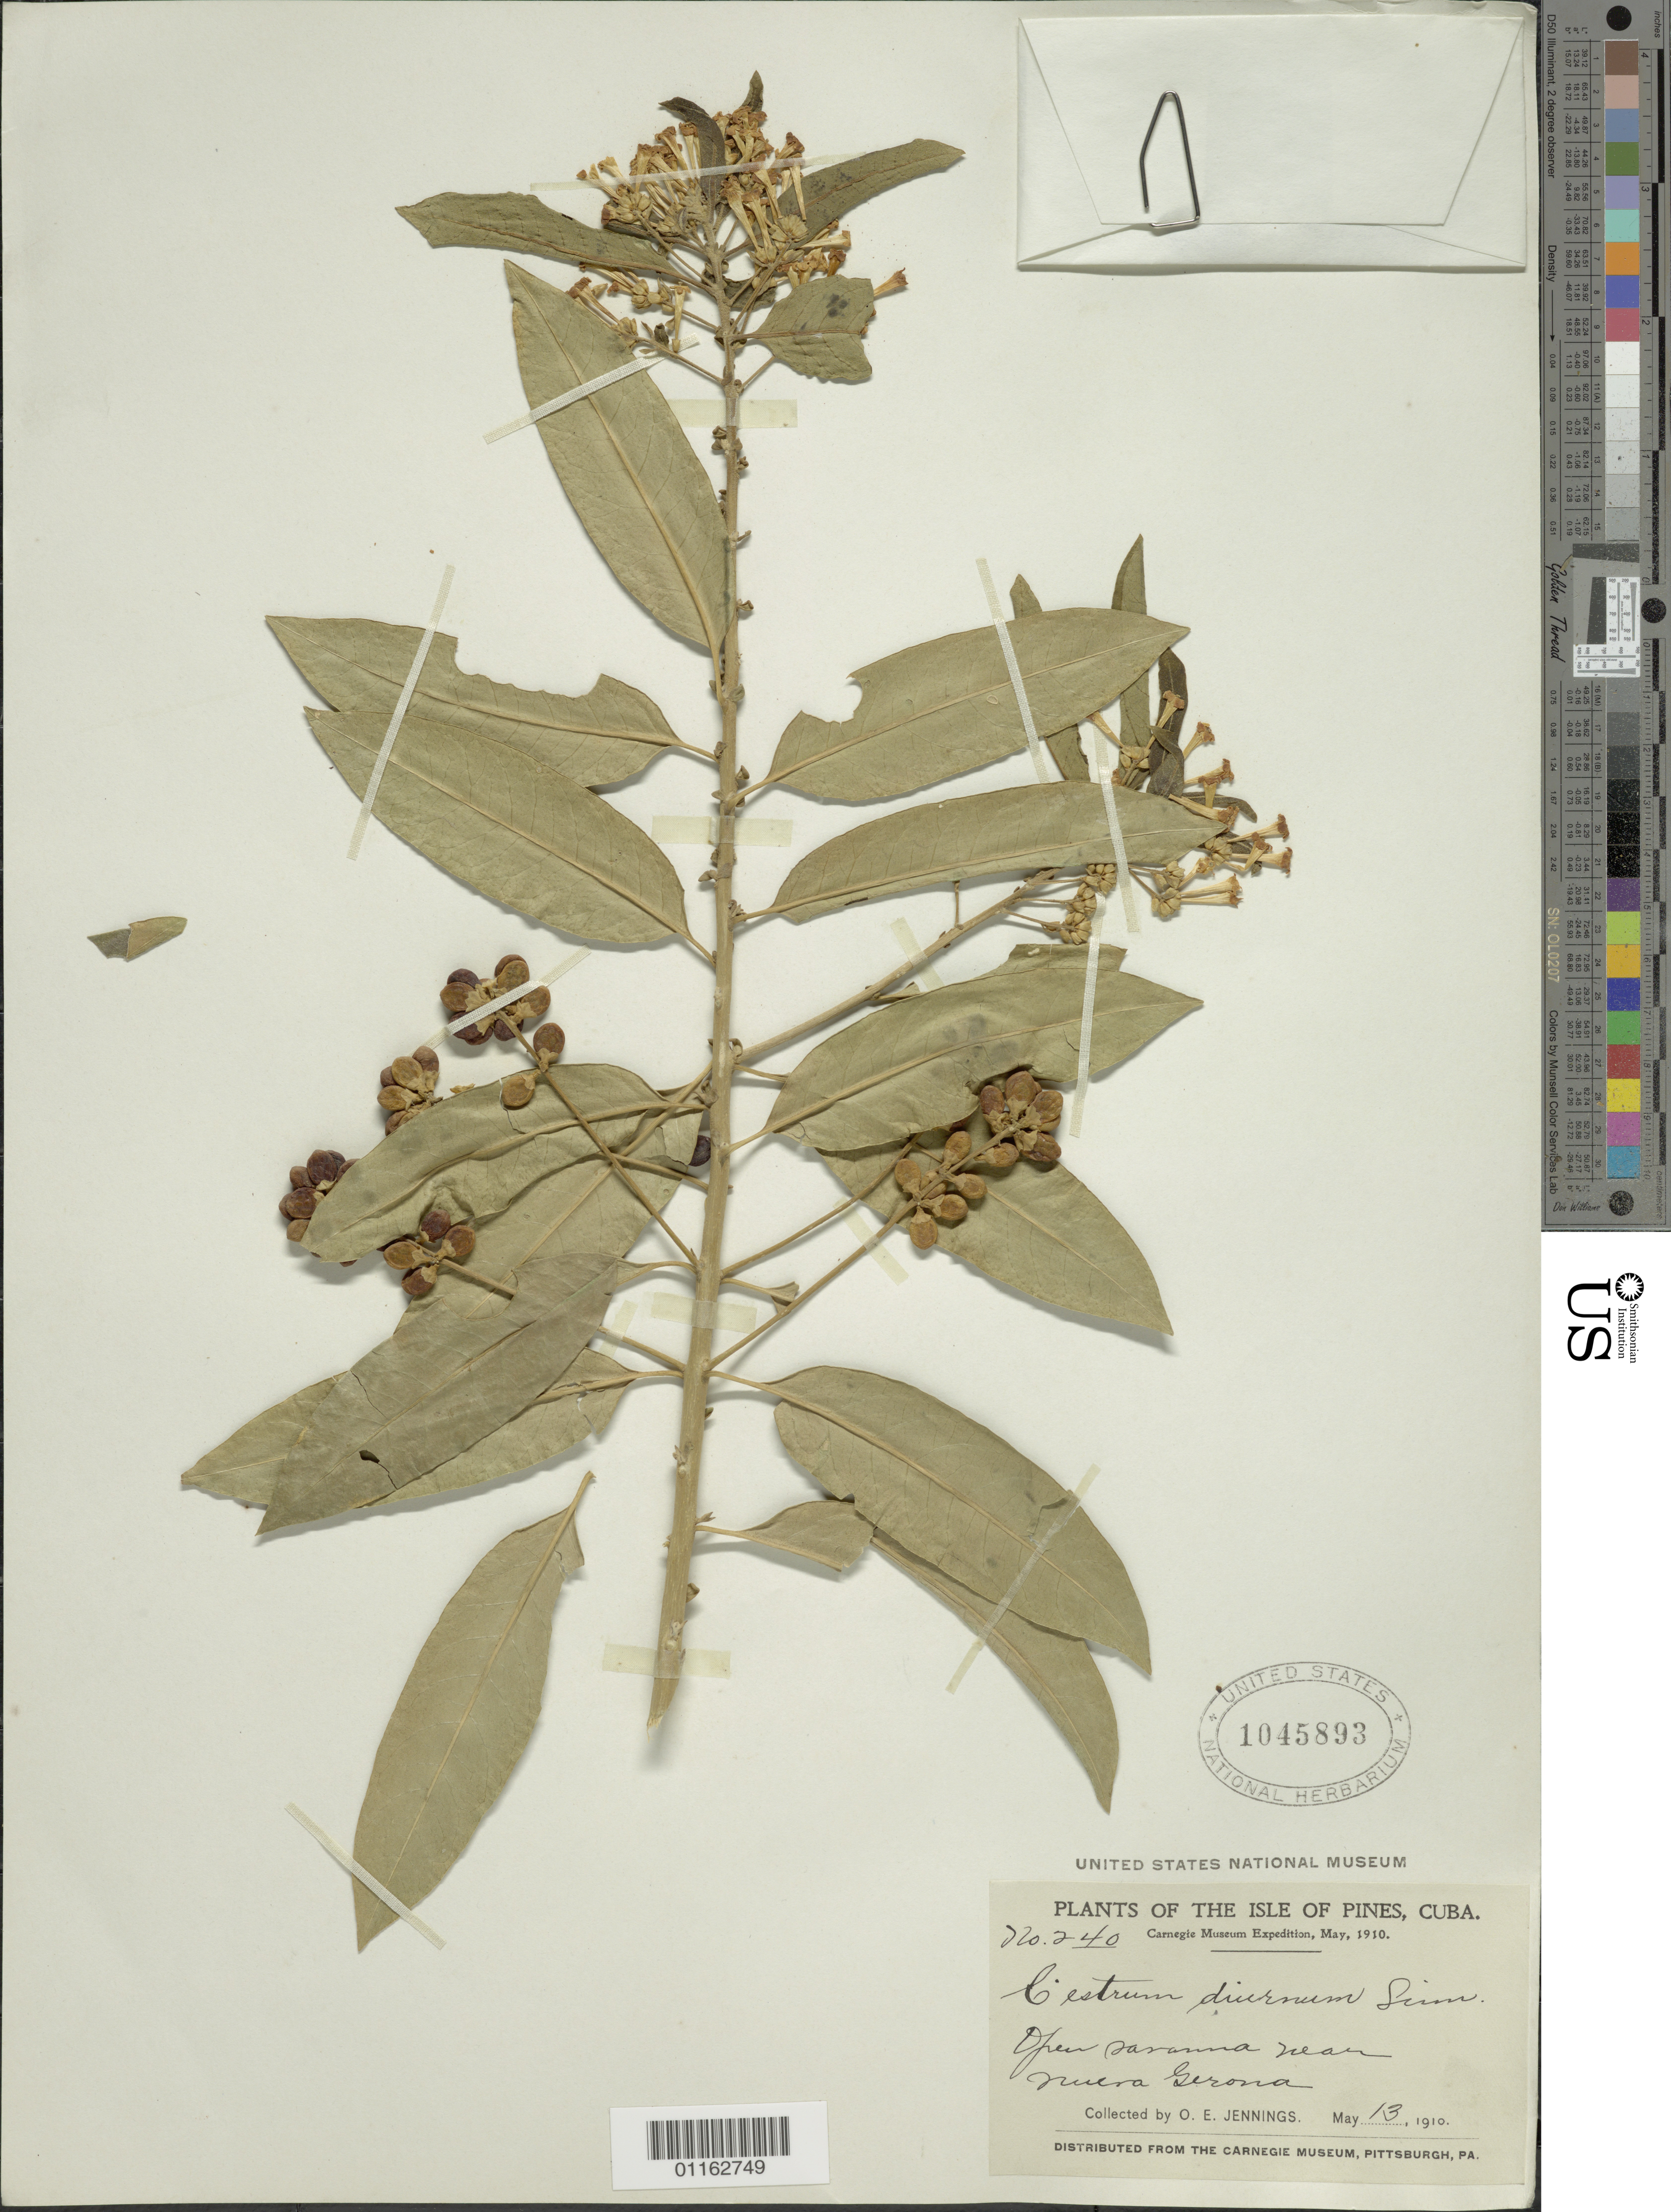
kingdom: Plantae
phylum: Tracheophyta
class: Magnoliopsida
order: Solanales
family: Solanaceae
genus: Cestrum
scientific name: Cestrum diurnum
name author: L.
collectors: O. E. Jennings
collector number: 220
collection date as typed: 13 May 1910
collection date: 1910-05-13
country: Cuba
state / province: Isla de la Juventud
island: Isla de la Juventud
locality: open savanna near Nueva Gerona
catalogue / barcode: US 1045893